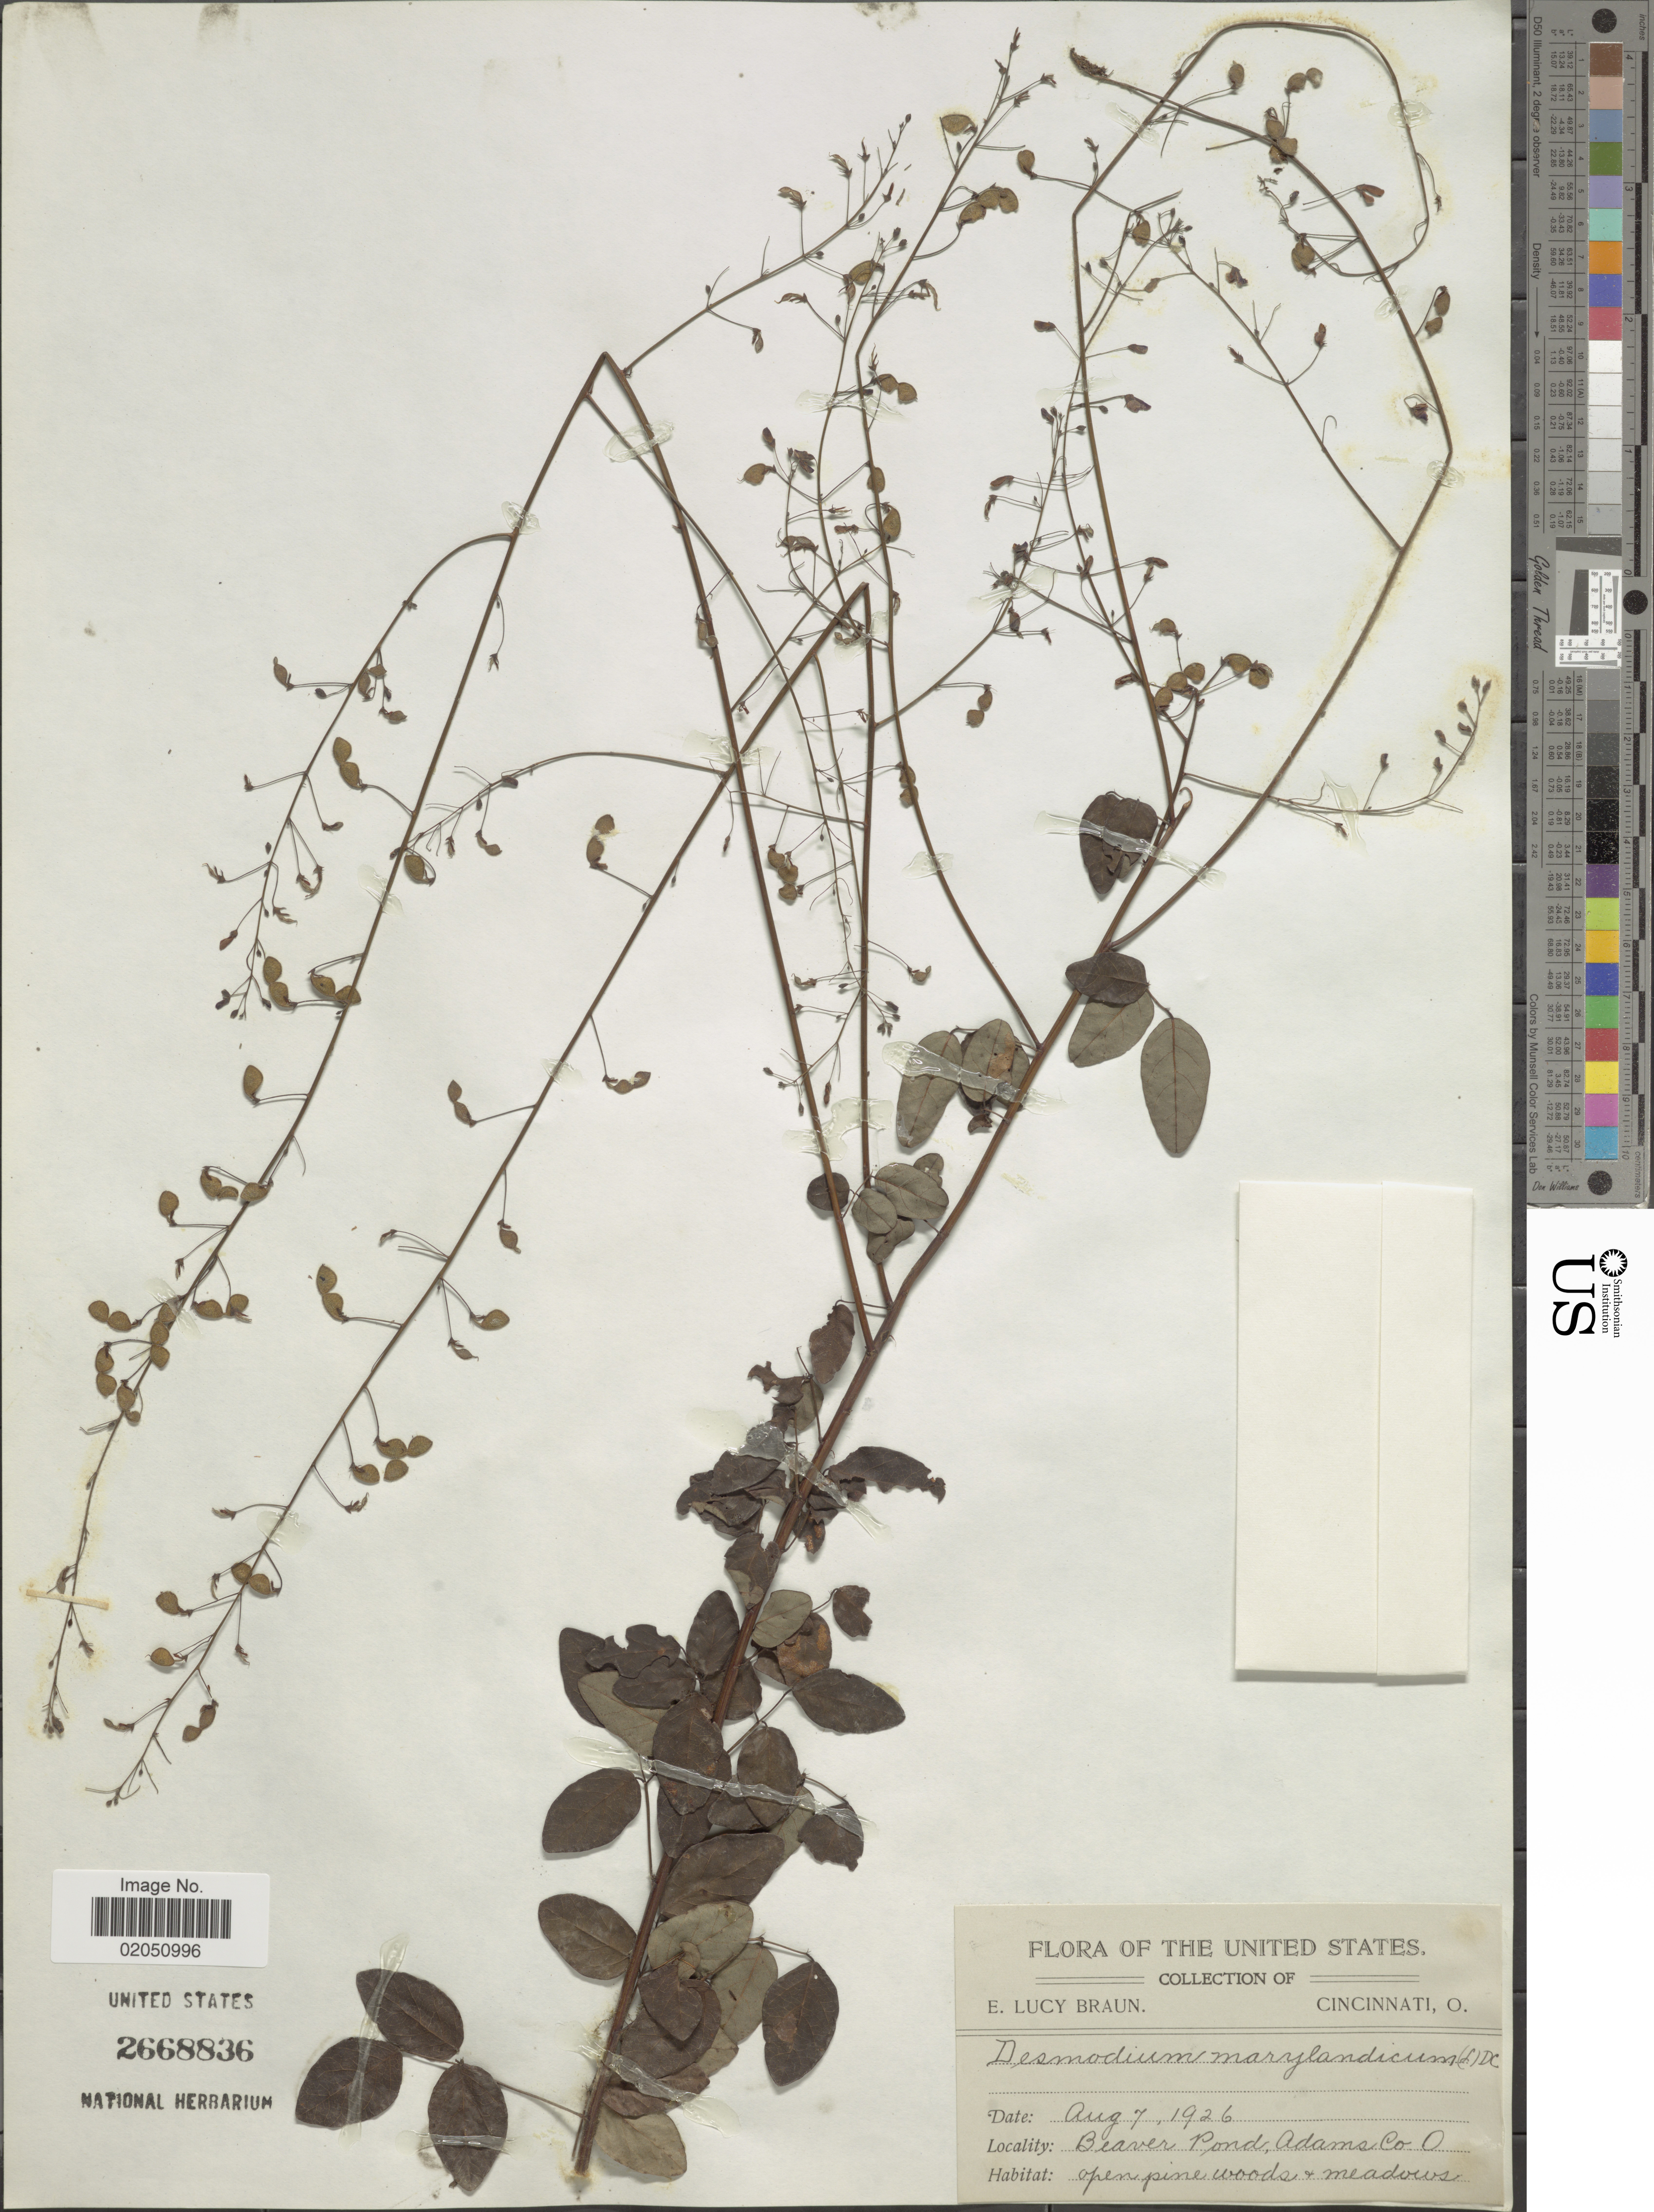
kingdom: Plantae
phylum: Tracheophyta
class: Magnoliopsida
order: Fabales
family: Fabaceae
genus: Desmodium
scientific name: Desmodium marilandicum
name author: Darl.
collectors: E. L. Braun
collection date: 1926-08-07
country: United States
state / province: Ohio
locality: Beaver Pond, Adams Co, open pine woods + meadows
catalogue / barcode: US 2668836